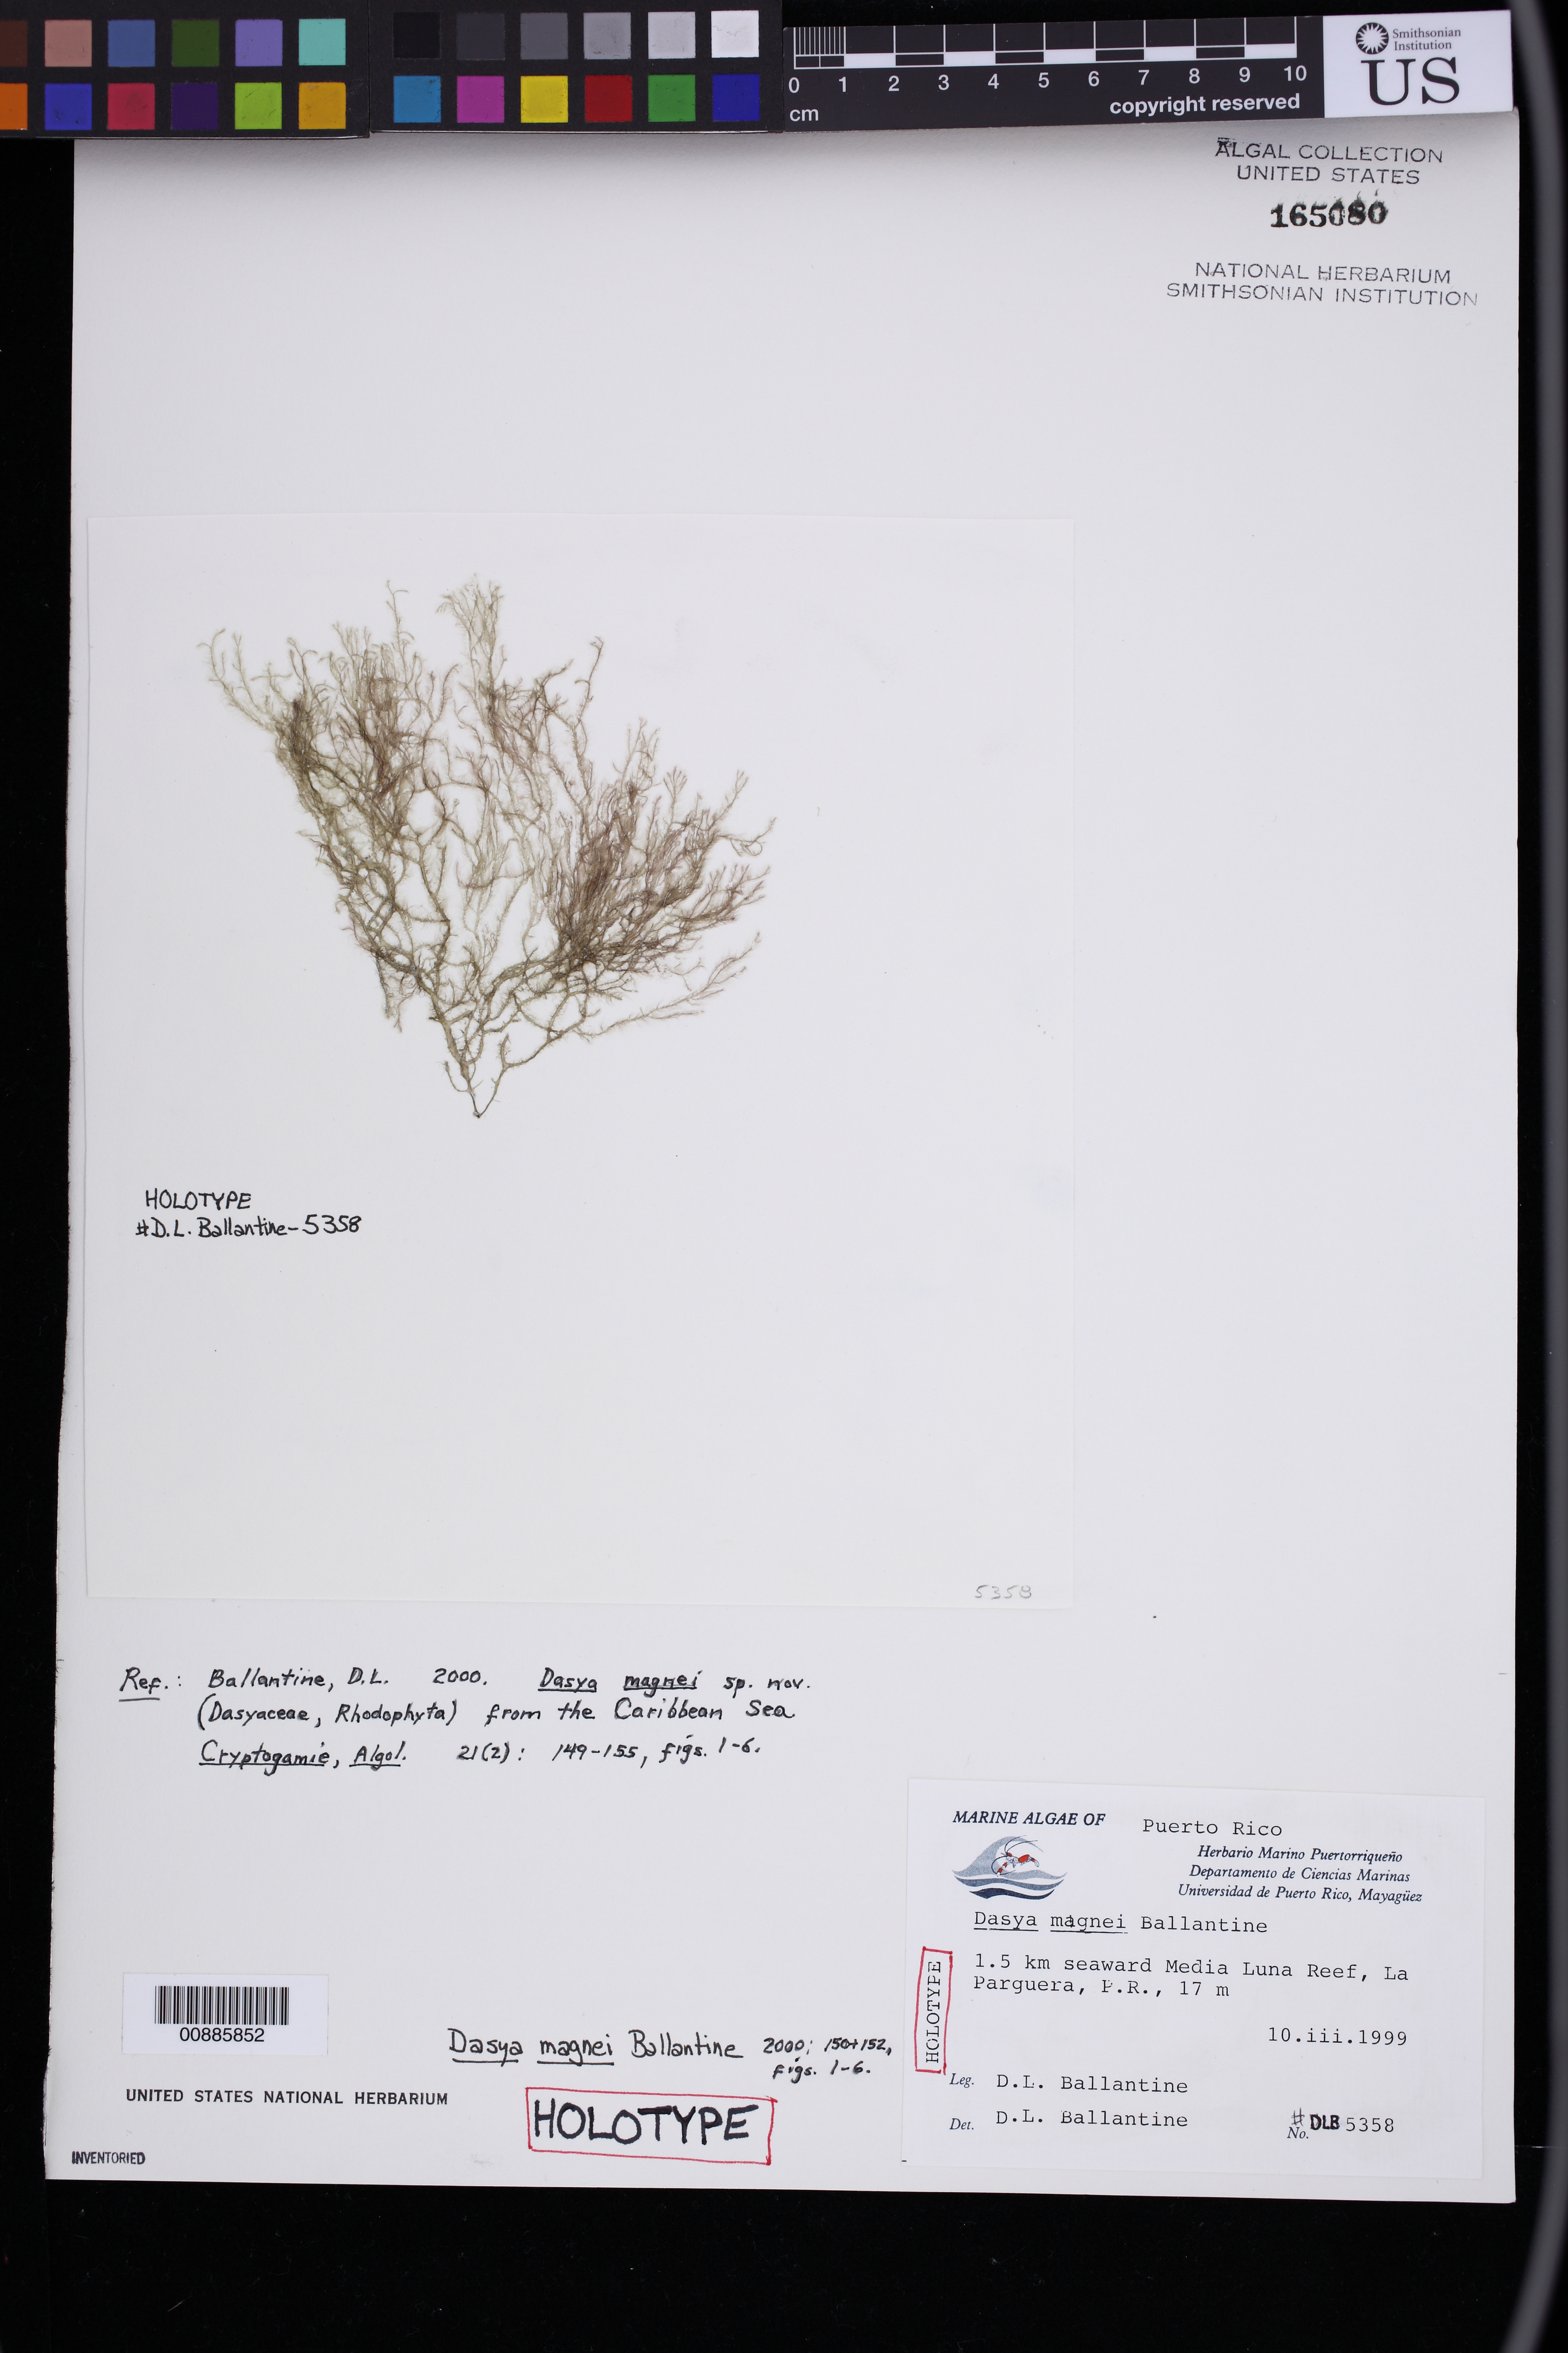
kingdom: Plantae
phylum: Rhodophyta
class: Florideophyceae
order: Ceramiales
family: Dasyaceae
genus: Dasya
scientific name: Dasya magnei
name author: D.L. Ballant.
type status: Holotype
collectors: D.L. Ballantine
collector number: DLB 5358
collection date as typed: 10 Mar 1999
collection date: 1999-03-10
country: Puerto Rico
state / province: Lajas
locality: La Parguera, 1.5 km seaward Media Luna Reef.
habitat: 17 m.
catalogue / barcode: US 165080